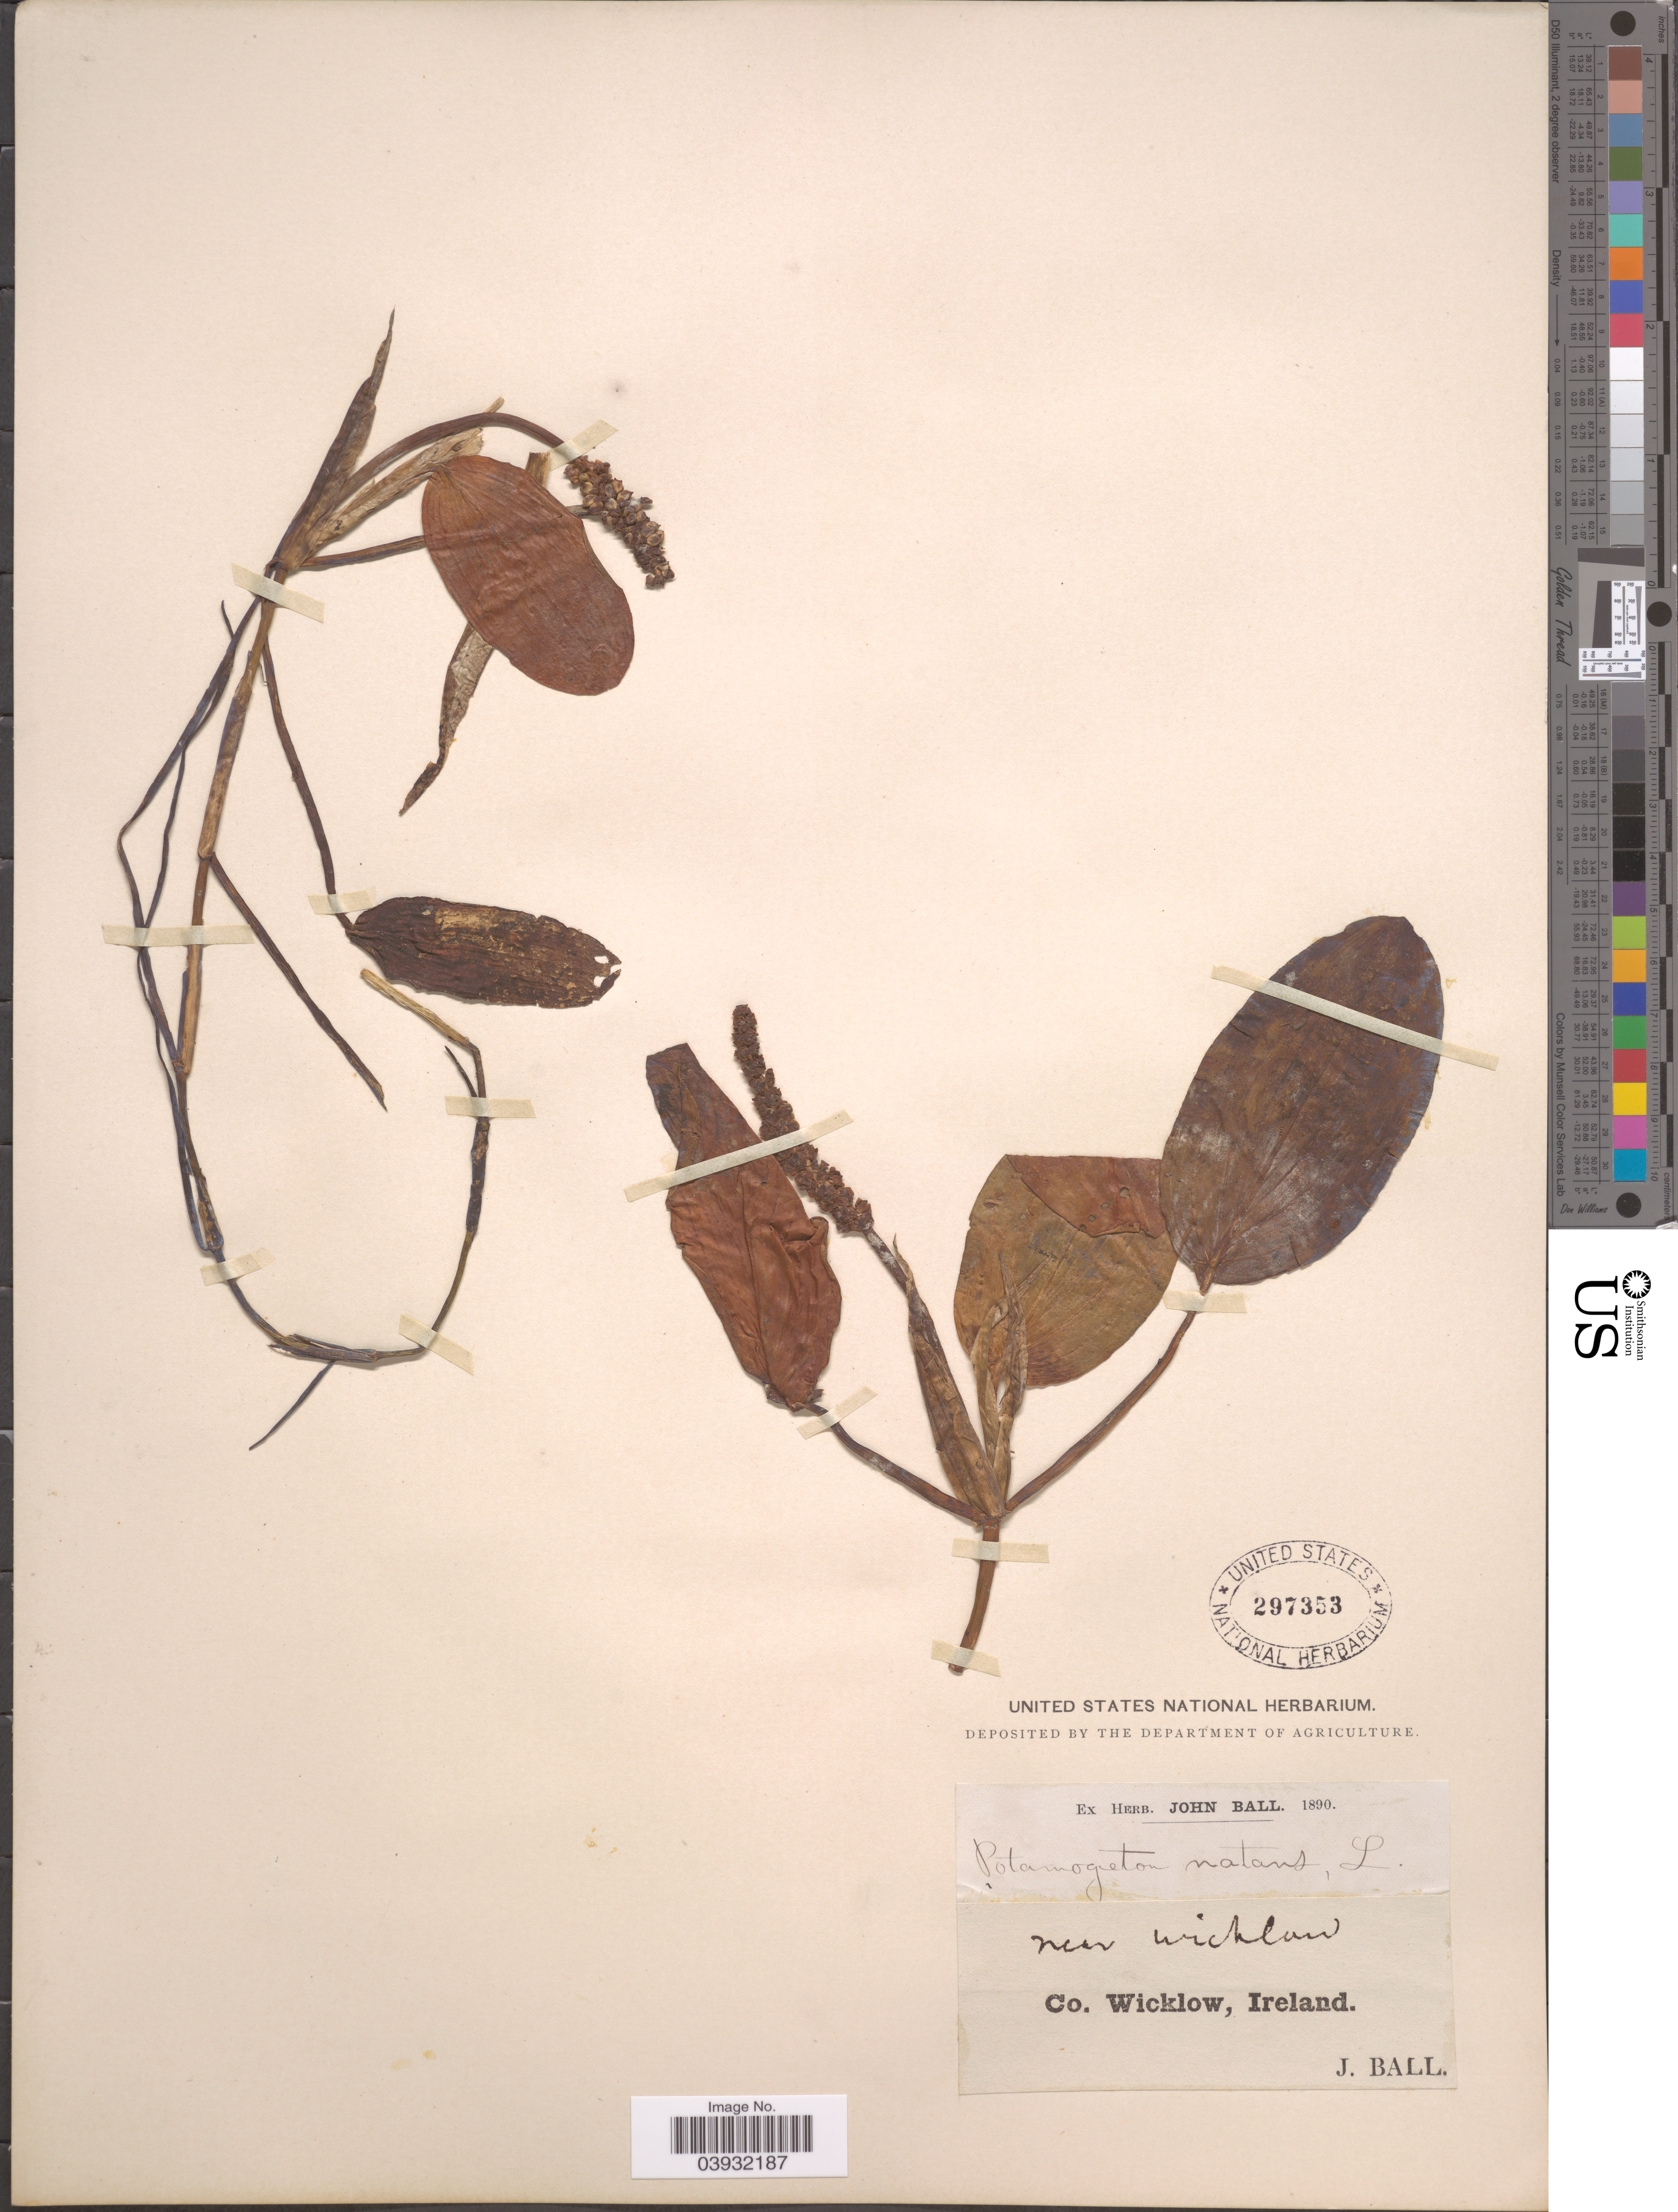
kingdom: Plantae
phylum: Tracheophyta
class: Liliopsida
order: Alismatales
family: Potamogetonaceae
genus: Potamogeton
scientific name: Potamogeton natans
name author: L.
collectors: J. Ball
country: Ireland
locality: Near Wicklow. Co. Wicklow.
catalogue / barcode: US 297353